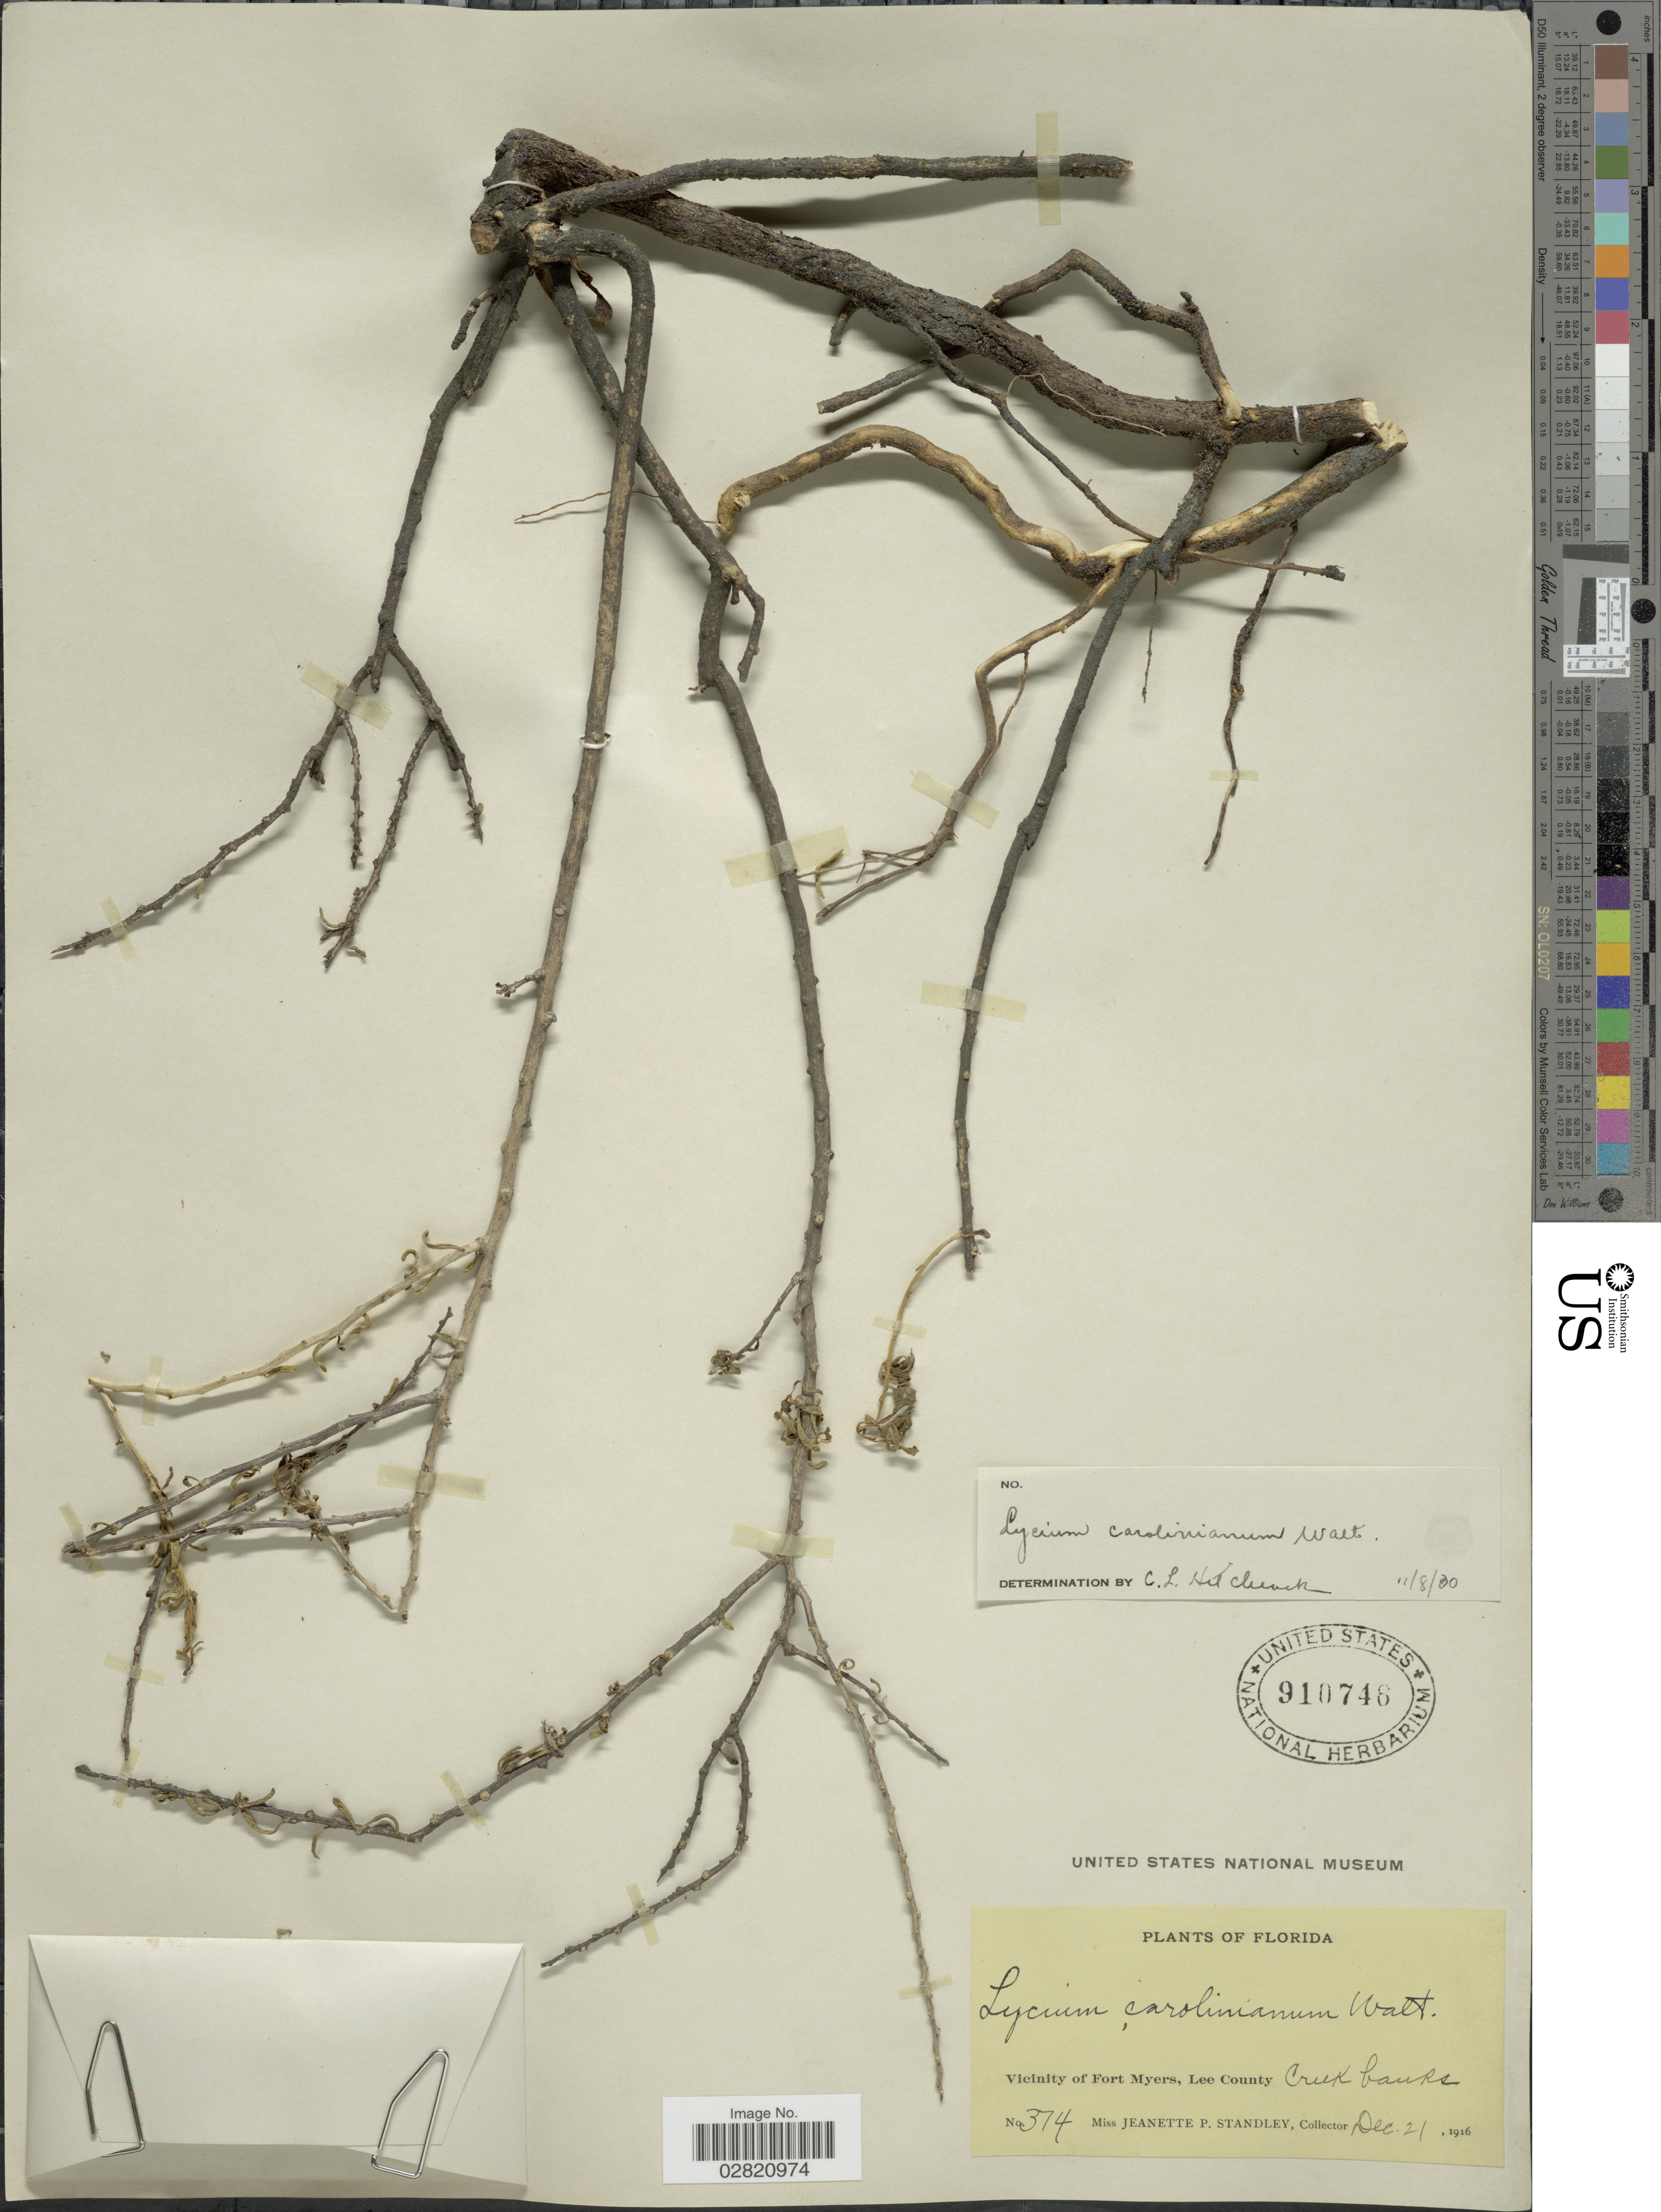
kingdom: Plantae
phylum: Tracheophyta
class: Magnoliopsida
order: Solanales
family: Solanaceae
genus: Lycium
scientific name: Lycium carolinianum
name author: Walter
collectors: J. P. Standley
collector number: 374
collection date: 1916-12-21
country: United States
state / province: Florida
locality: Vicinity of Fort Myers, Lee County, Creek banks.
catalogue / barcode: US 910746